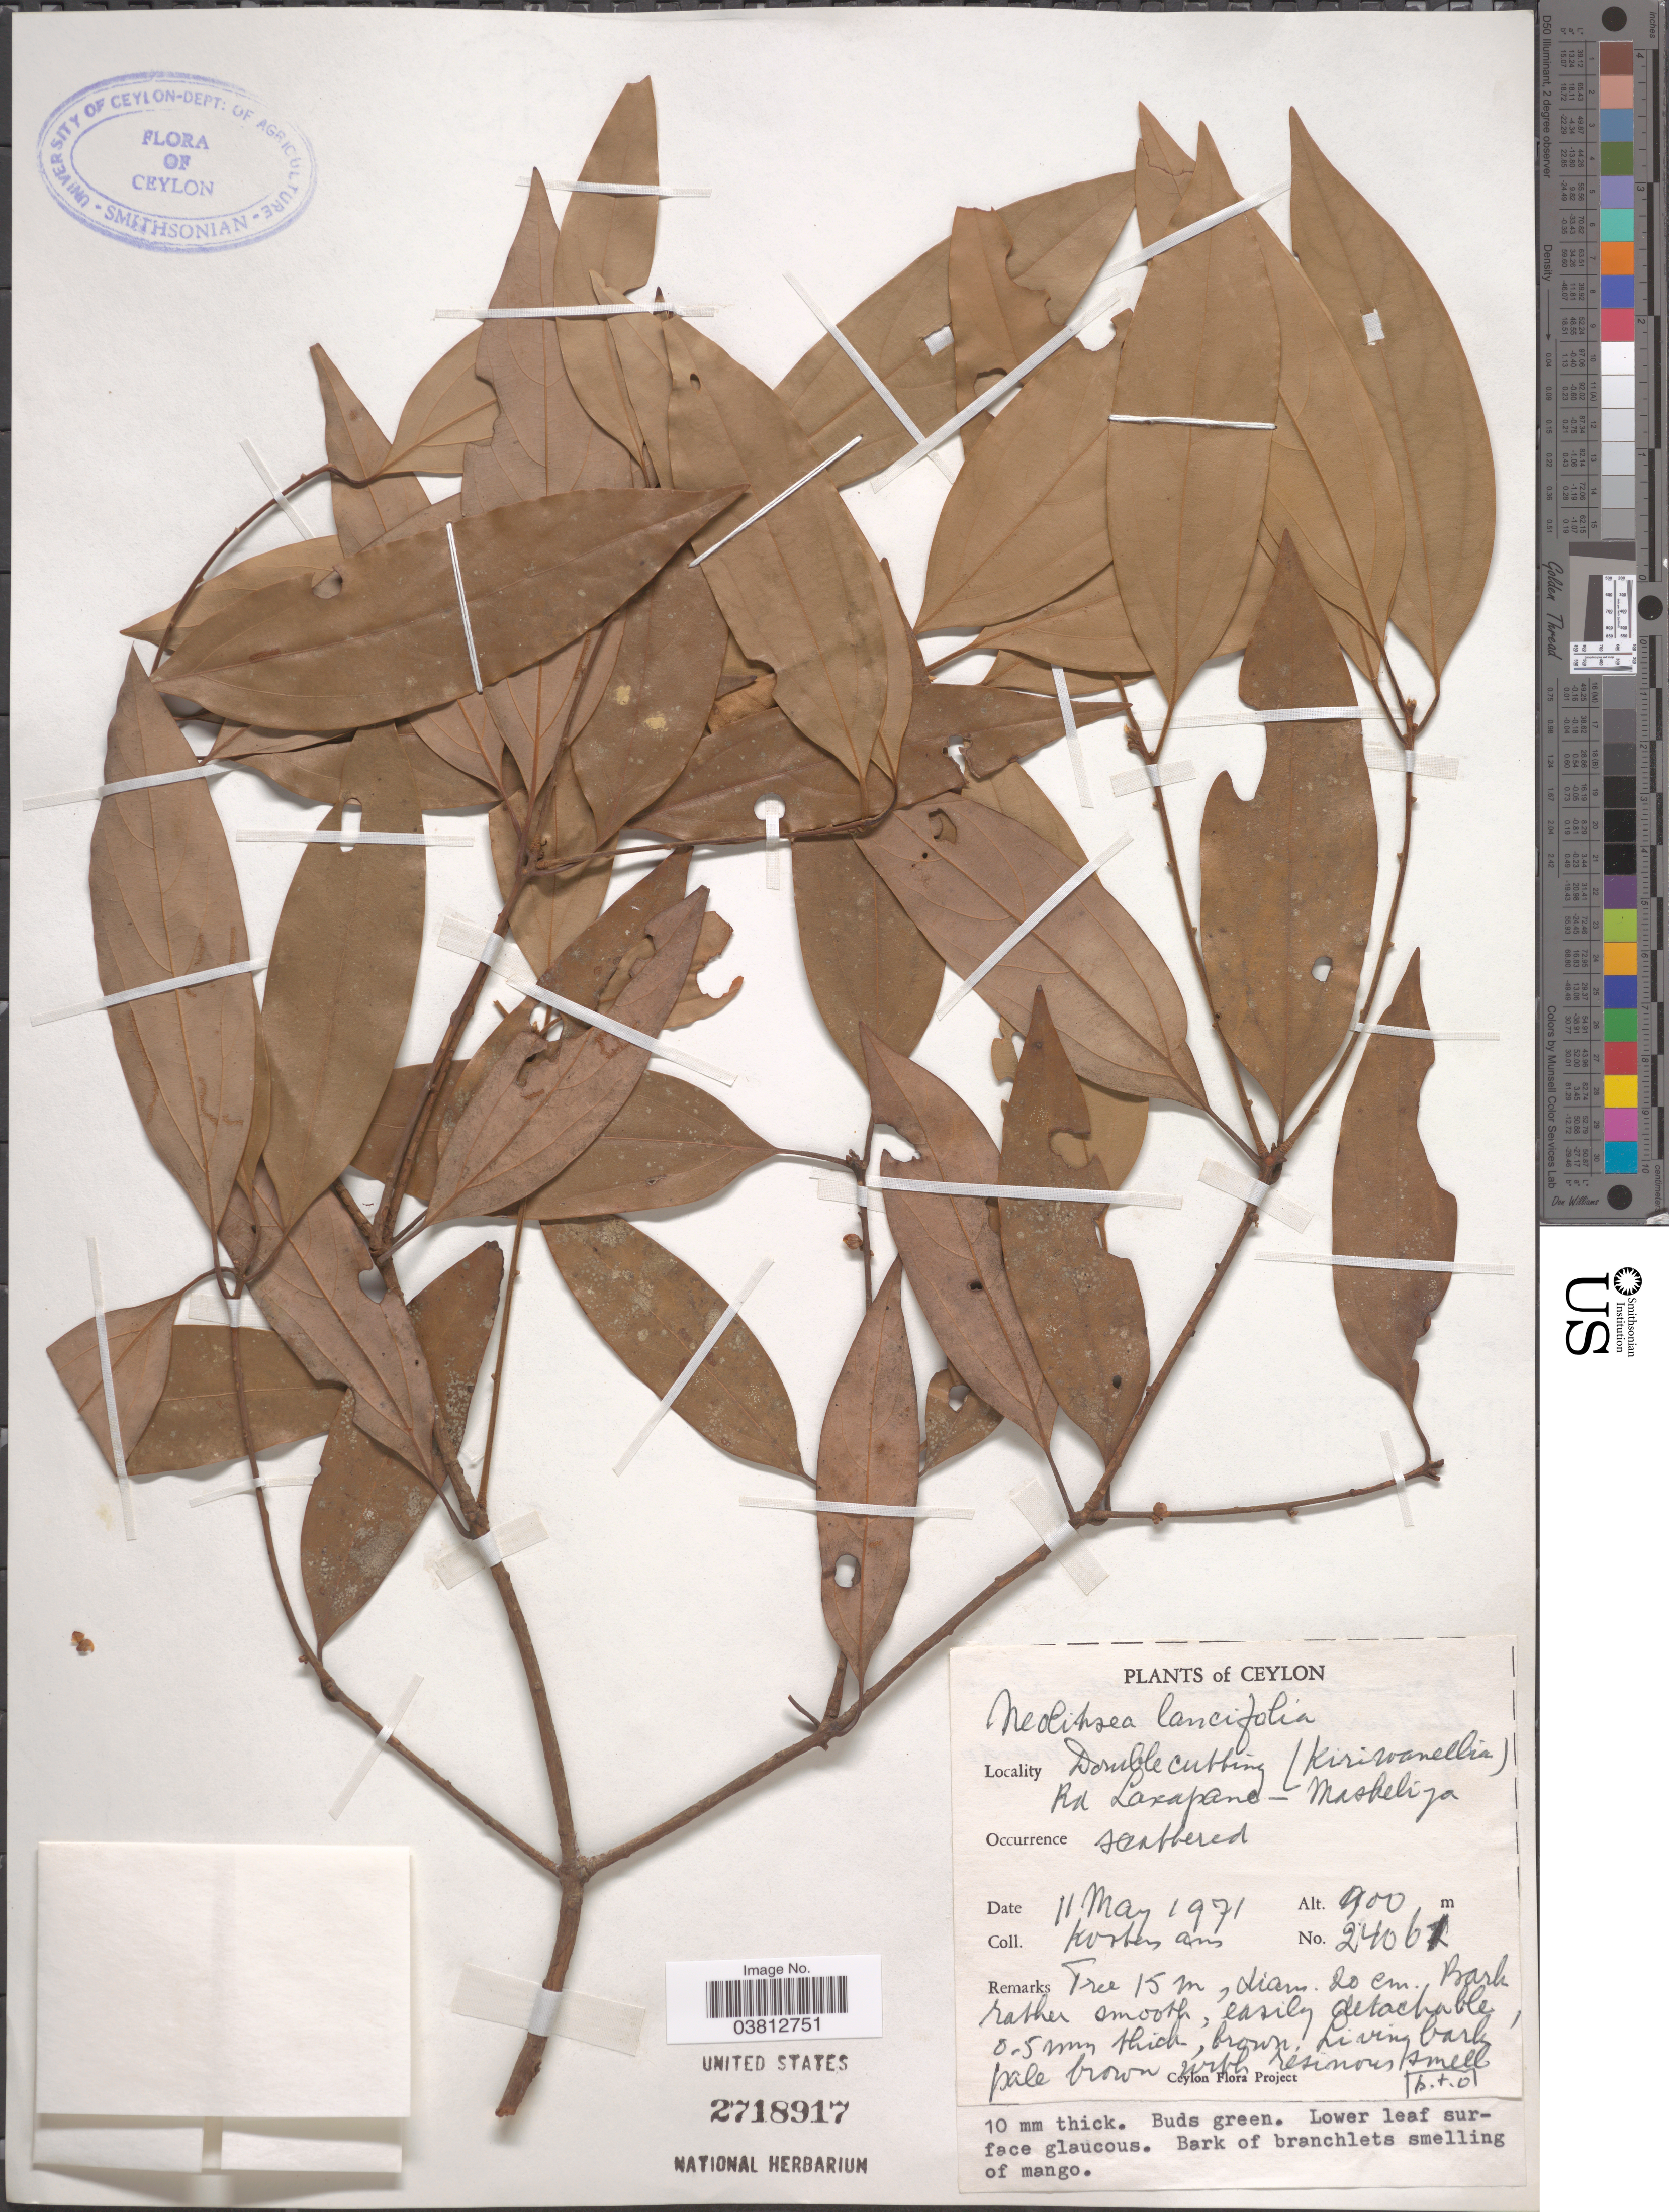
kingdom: Plantae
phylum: Tracheophyta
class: Magnoliopsida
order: Laurales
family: Lauraceae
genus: Neolitsea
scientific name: Neolitsea lancifolia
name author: Kosterm.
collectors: Kostermans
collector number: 24061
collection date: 1971-05-11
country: Sri Lanka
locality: Ceylon. Double cutting (Kiriwanellia) Rd Laxapane - Maskeliya.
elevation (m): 900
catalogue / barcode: US 2718917